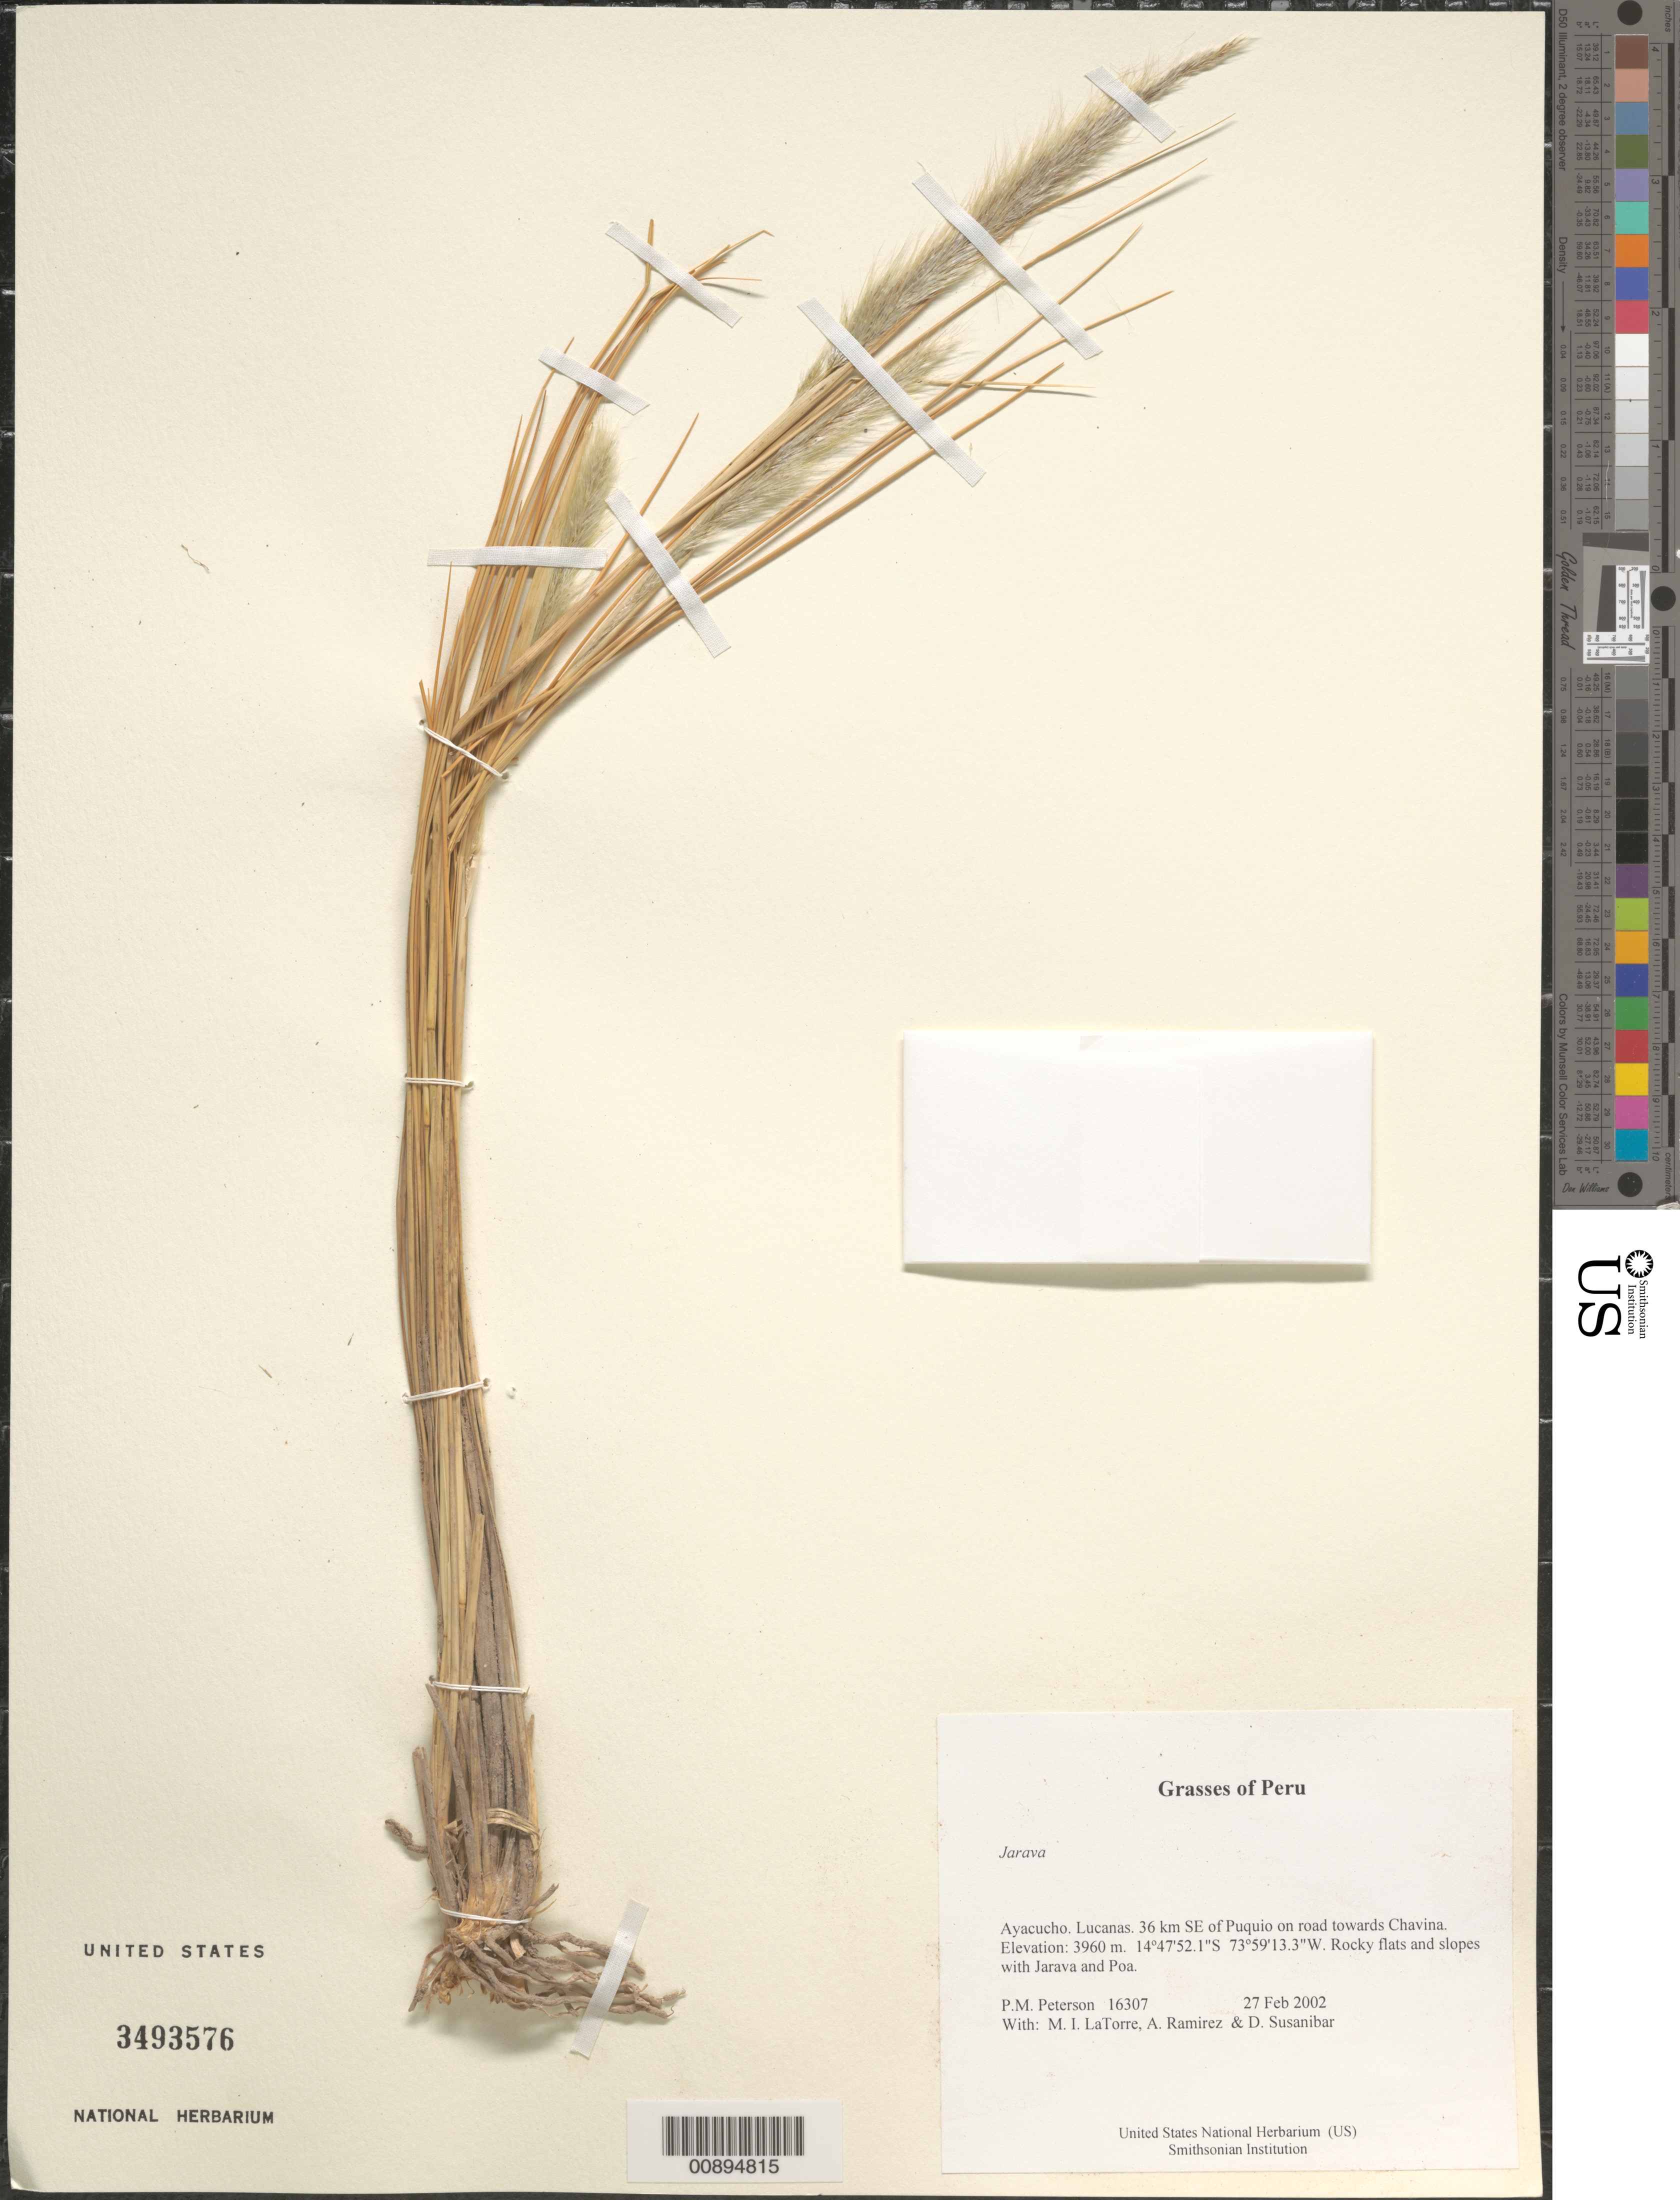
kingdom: Plantae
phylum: Tracheophyta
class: Liliopsida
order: Poales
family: Poaceae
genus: Jarava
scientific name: Jarava sp.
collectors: P. M. Peterson, M. I. La Torre, A. Ramírez & D. Susanibar Cruz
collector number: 16307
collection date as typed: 27 Feb 2002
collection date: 2002-02-27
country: Peru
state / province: Ayacucho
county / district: Lucanas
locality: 36 km SE of Puquio on road towards Chavina.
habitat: Rocky flats and slopes with ~Jarava and Poa~.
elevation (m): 3960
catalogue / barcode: US 3493576